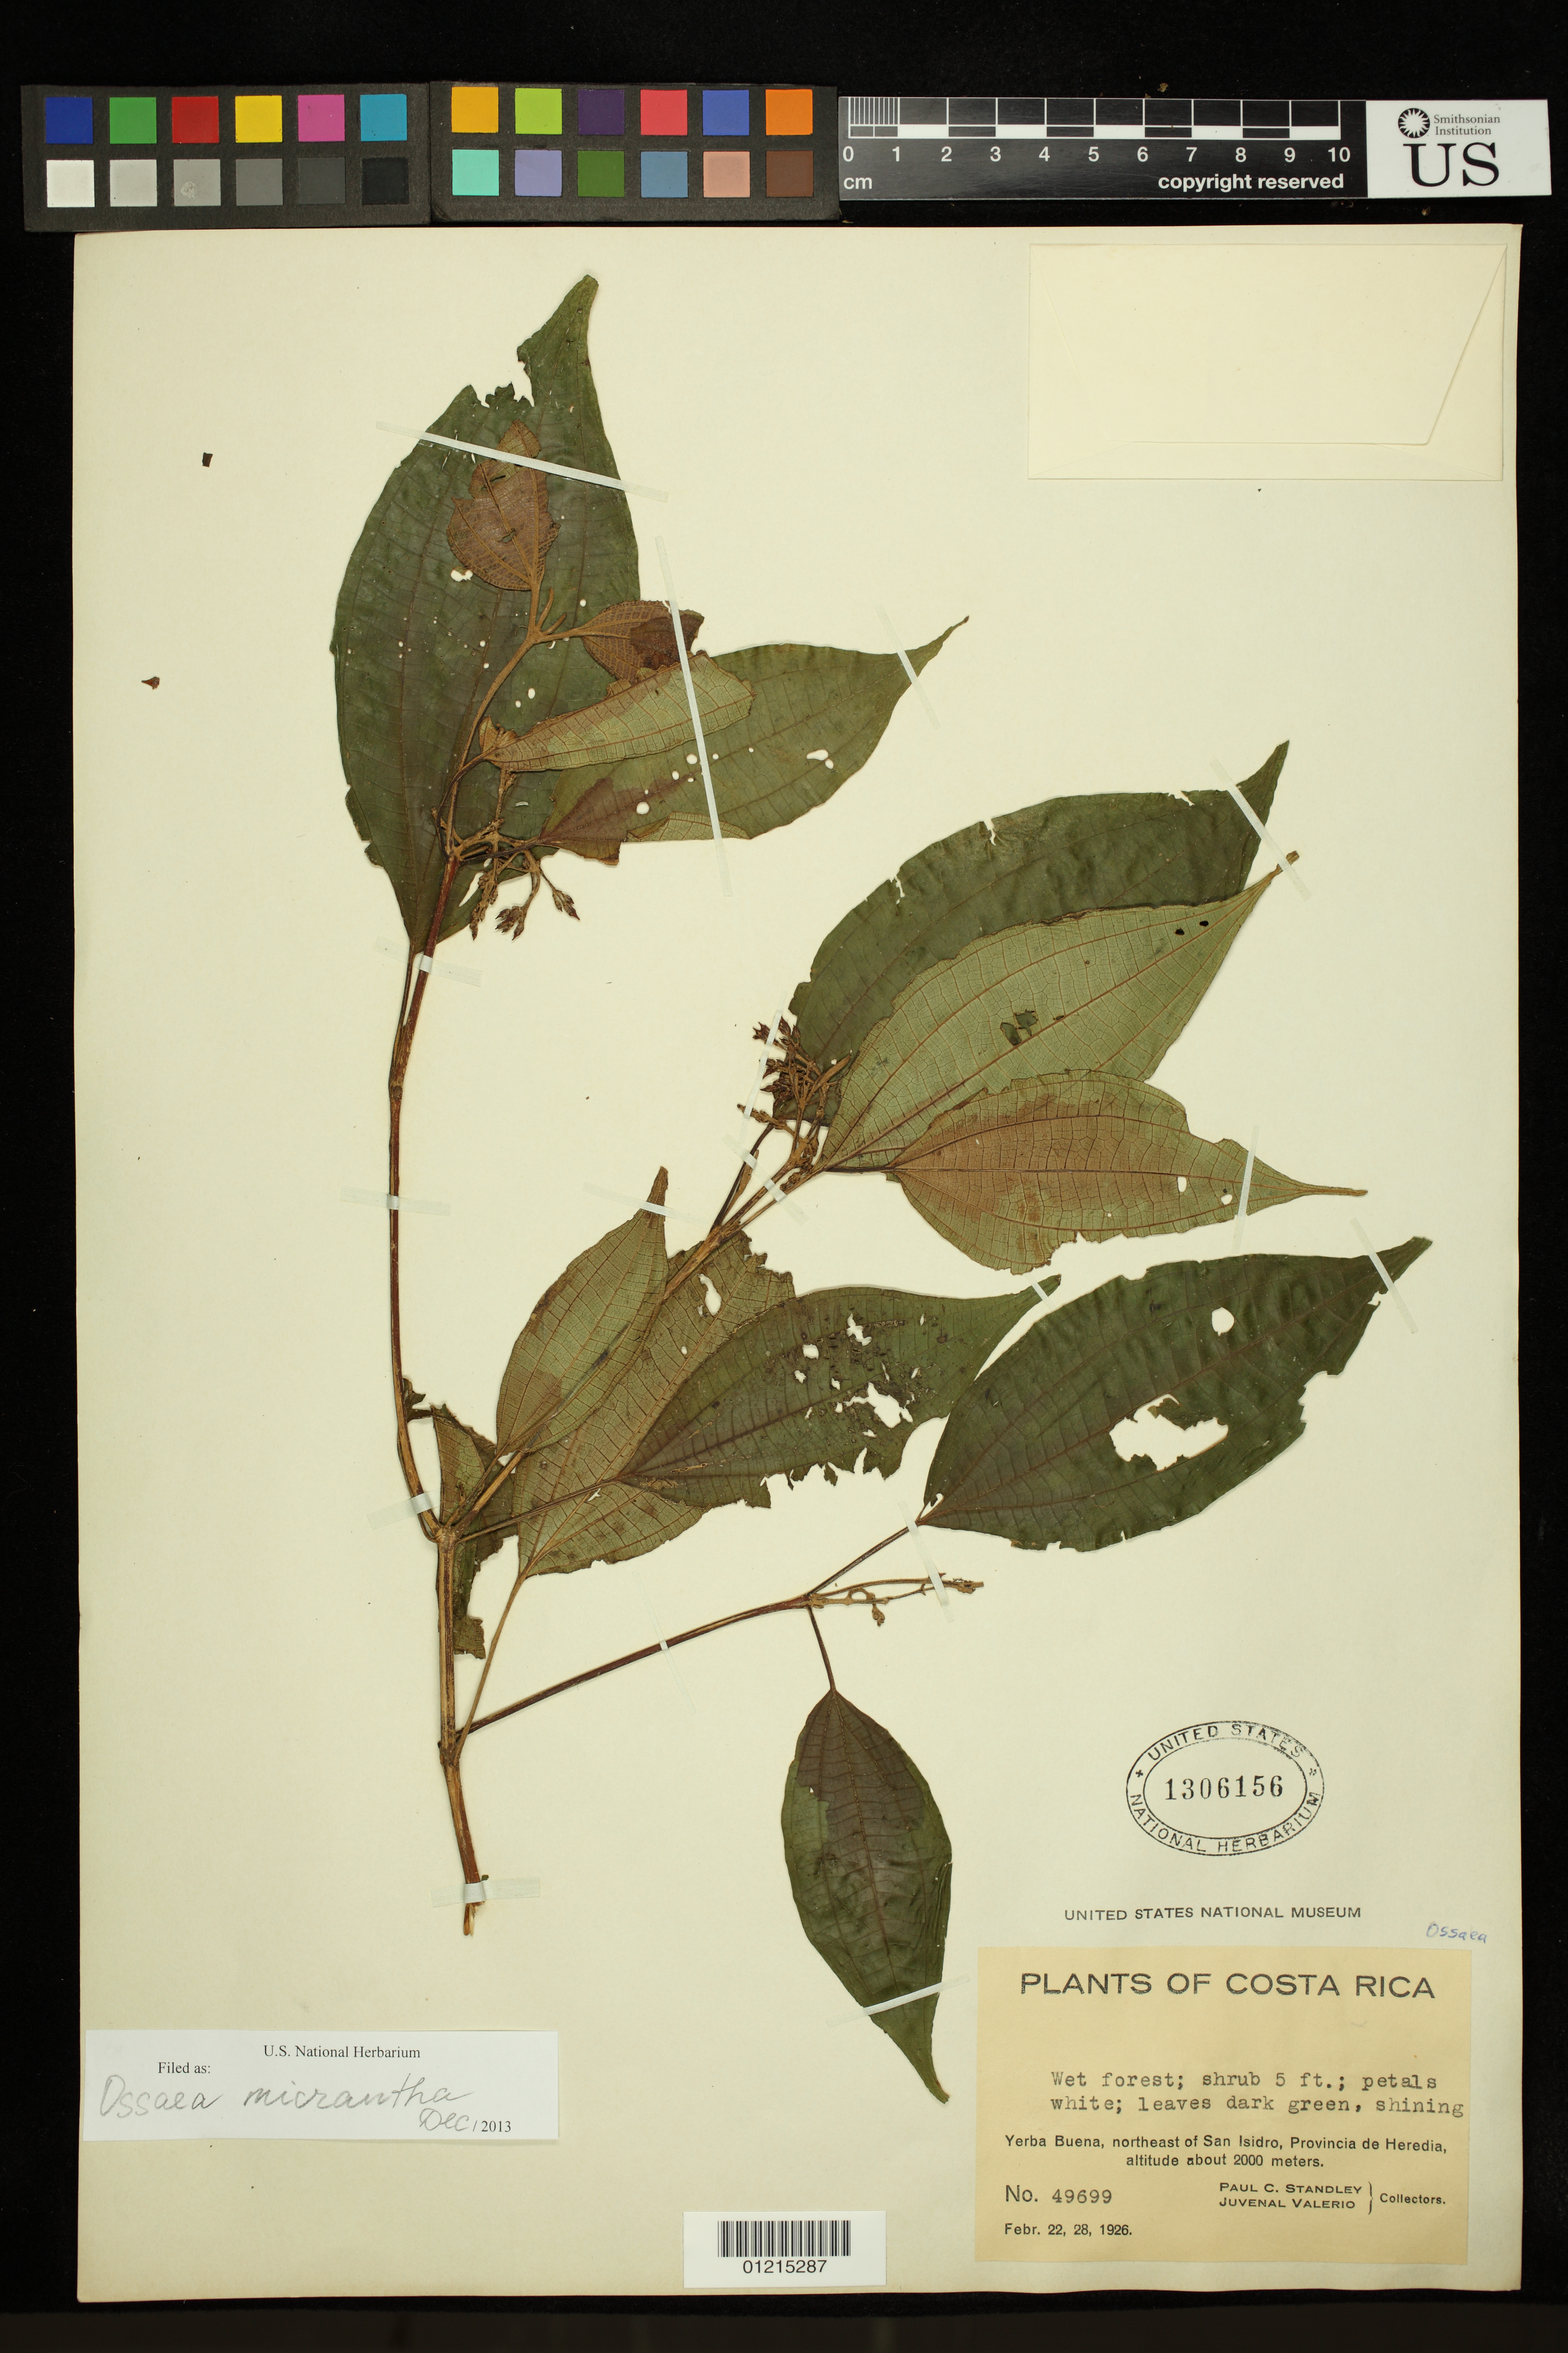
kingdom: Plantae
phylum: Tracheophyta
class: Magnoliopsida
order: Myrtales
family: Melastomataceae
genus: Ossaea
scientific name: Ossaea micrantha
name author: (Sw.) Macfad. ex Cogn.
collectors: P. C. Standley & J. Valerio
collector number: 49699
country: Costa Rica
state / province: Heredia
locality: Yerba Buena, NE of San Isidro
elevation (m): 2000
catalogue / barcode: US 1306156